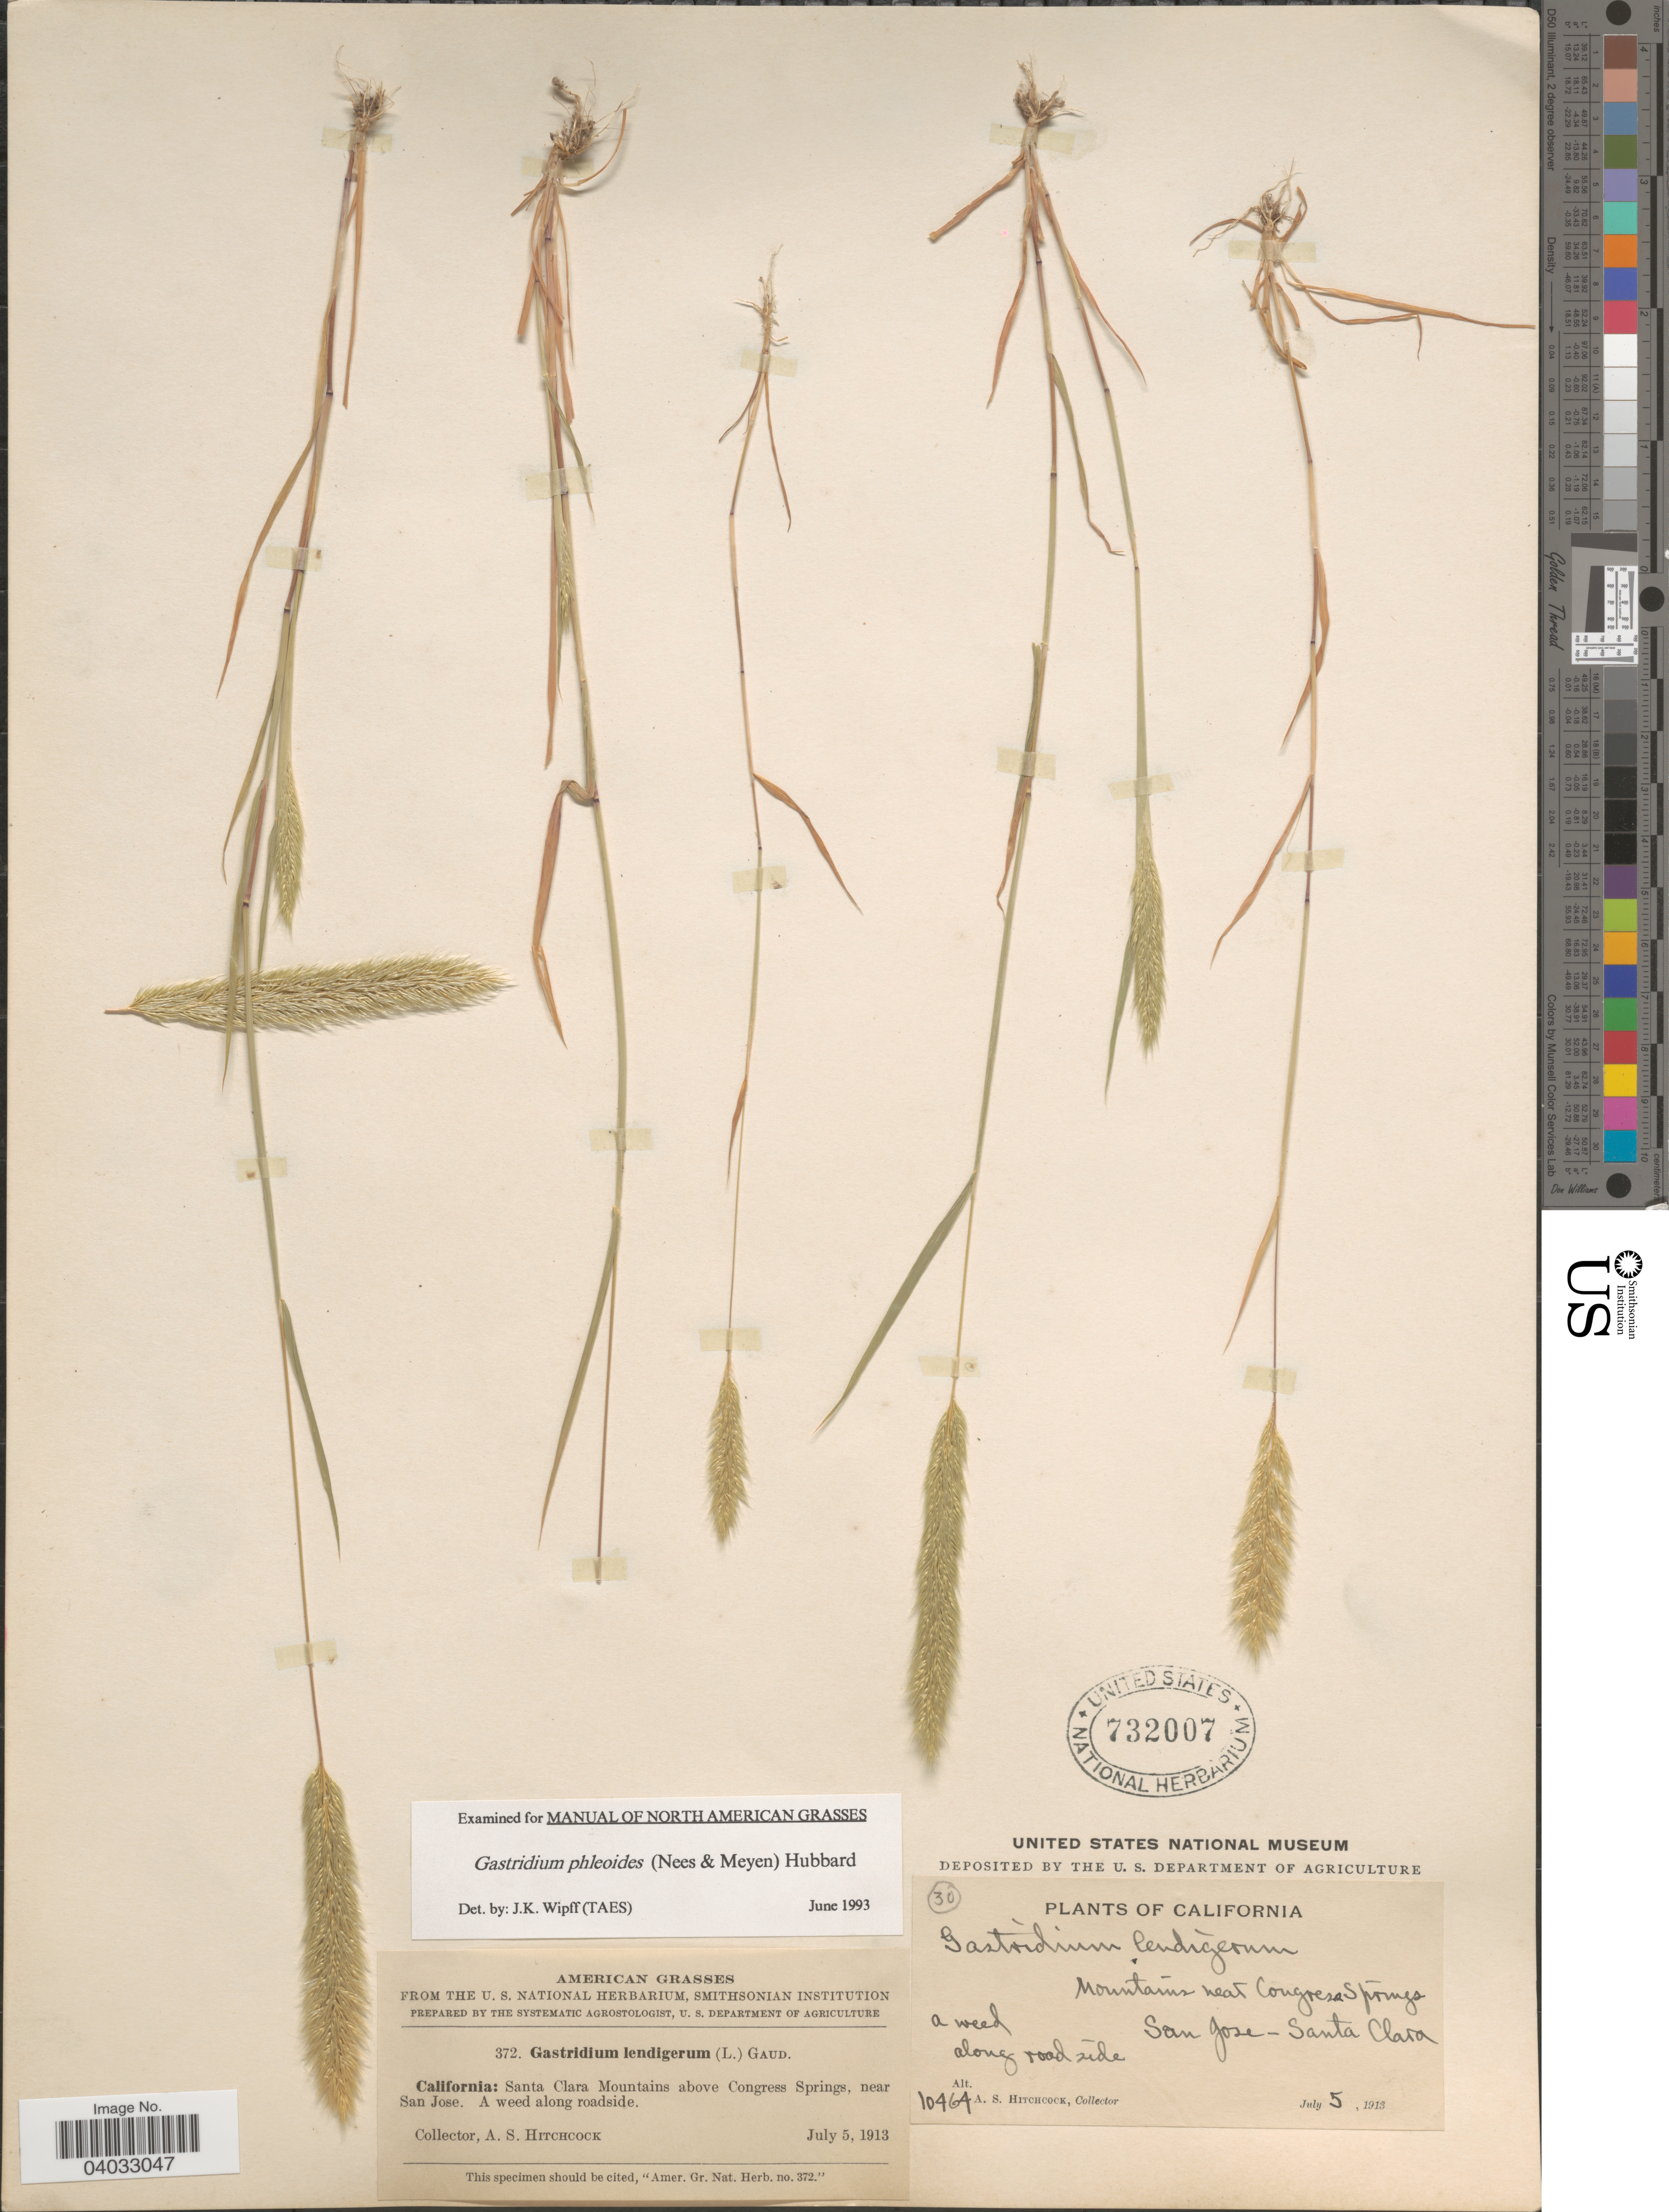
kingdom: Plantae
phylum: Tracheophyta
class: Liliopsida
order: Poales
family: Poaceae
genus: Gastridium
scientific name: Gastridium phleoides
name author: (Nees) C.E. Hubb.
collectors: A. S. Hitchcock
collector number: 10464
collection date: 1913-07-05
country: United States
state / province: California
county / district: Santa Clara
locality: Santa Clara Mountains above Congress Springs, near San Jose.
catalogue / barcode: US 732007